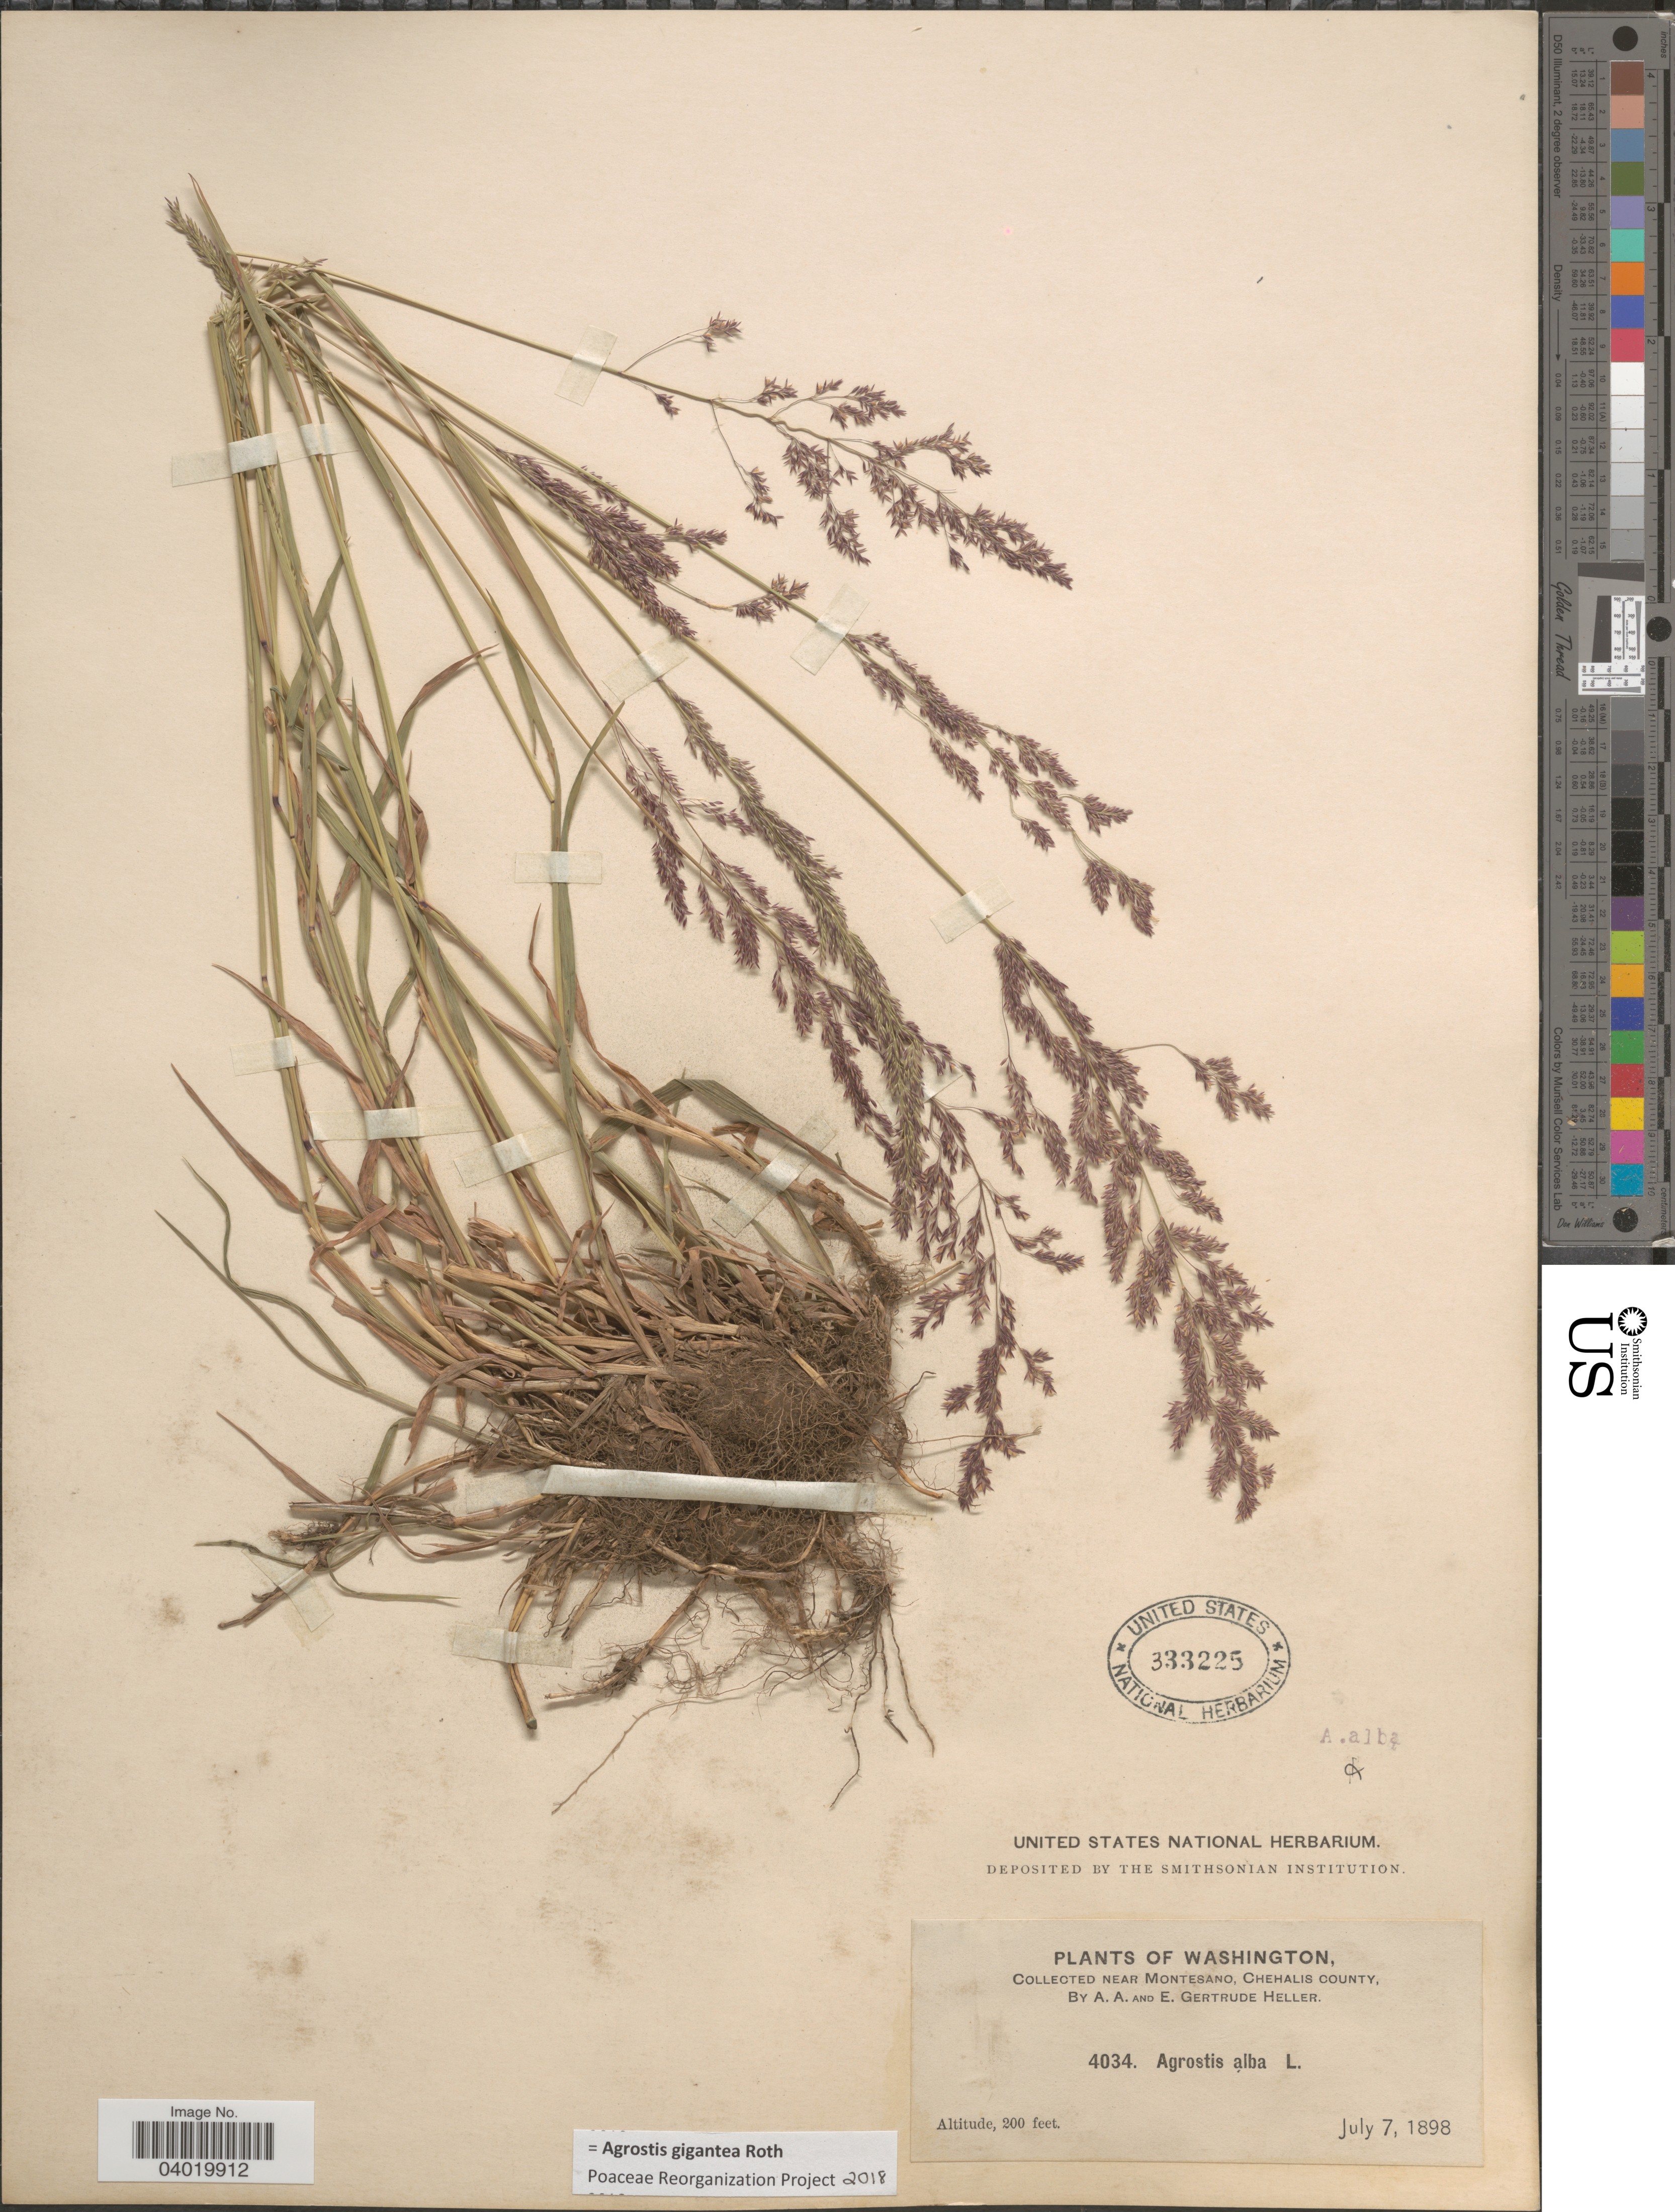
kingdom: Plantae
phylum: Tracheophyta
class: Liliopsida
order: Poales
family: Poaceae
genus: Agrostis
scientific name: Agrostis gigantea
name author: Roth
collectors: A. A. Heller & E. G. Heller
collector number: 4034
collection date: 1898-07-07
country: United States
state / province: Washington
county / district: Grays Harbor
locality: Near Montesano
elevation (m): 61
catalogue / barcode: US 333225